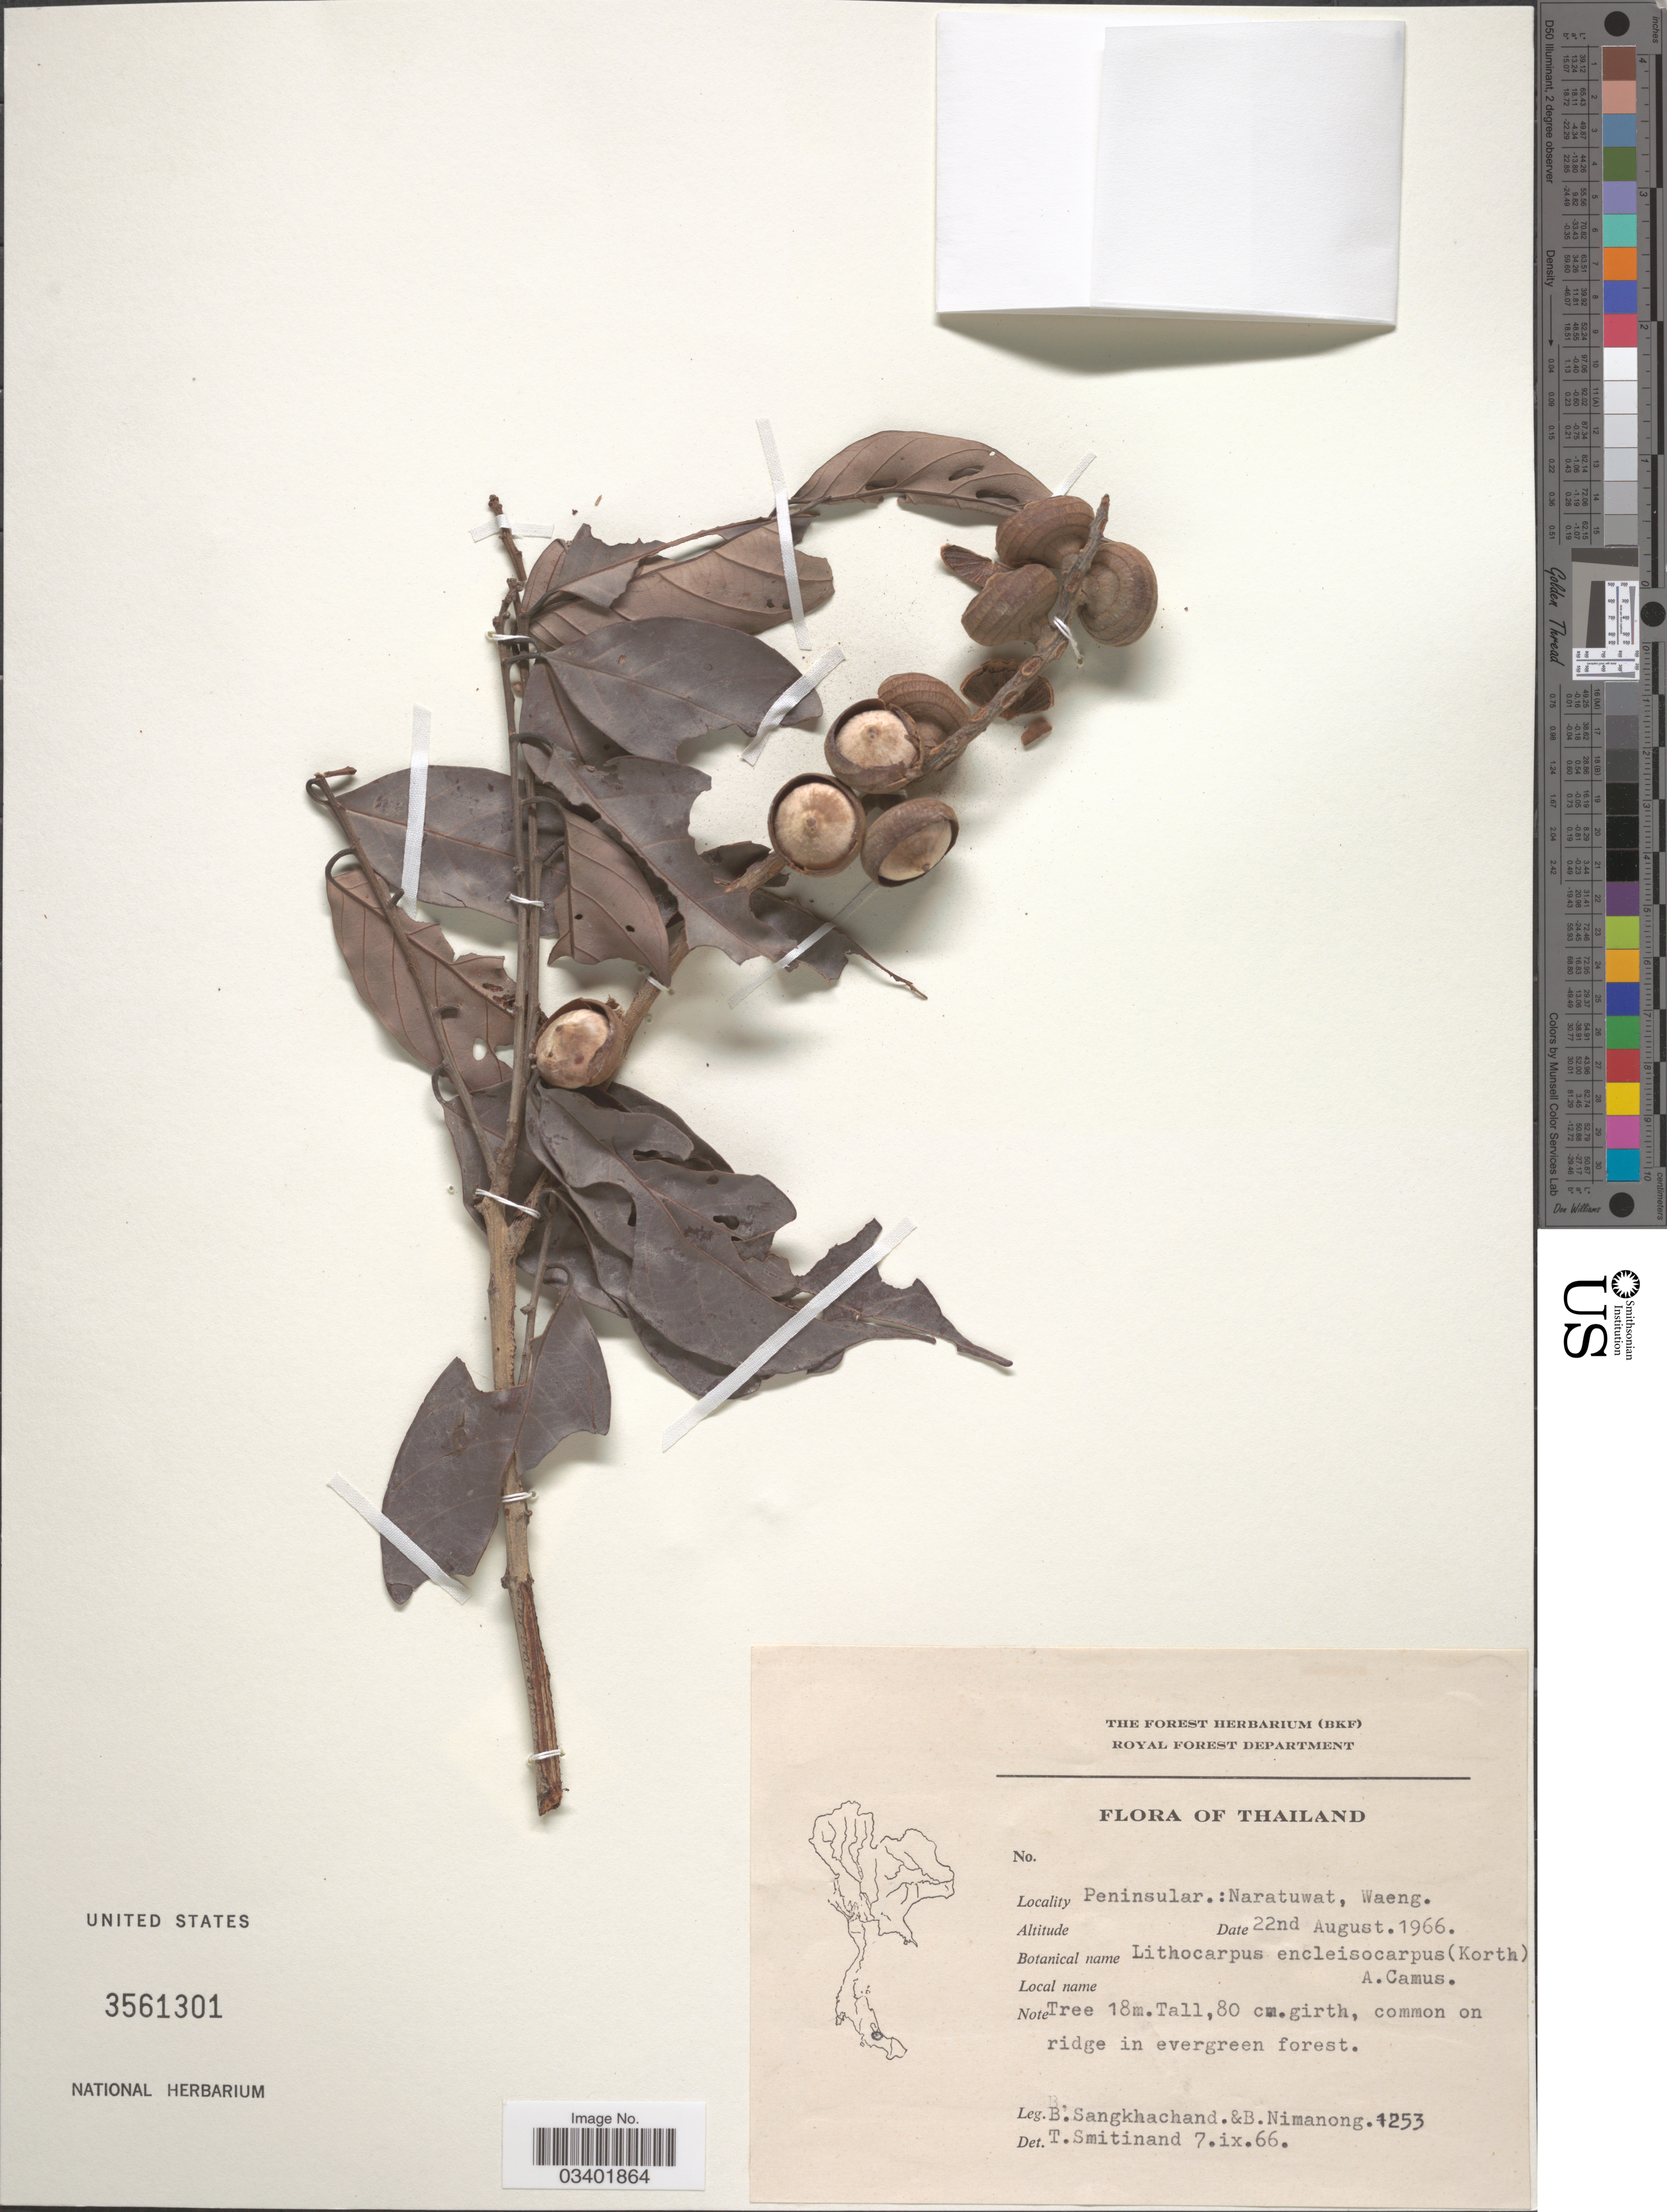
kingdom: Plantae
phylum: Tracheophyta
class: Magnoliopsida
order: Fagales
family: Fagaceae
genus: Lithocarpus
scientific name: Lithocarpus encleisocarpus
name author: (Korth.) A. Camus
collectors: B. Sangkhachand & B. Nimanong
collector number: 1253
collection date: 1966-08-22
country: Thailand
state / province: Narathiwat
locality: Peninsular.: Naratuwat, Waeng.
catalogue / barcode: US 3561301